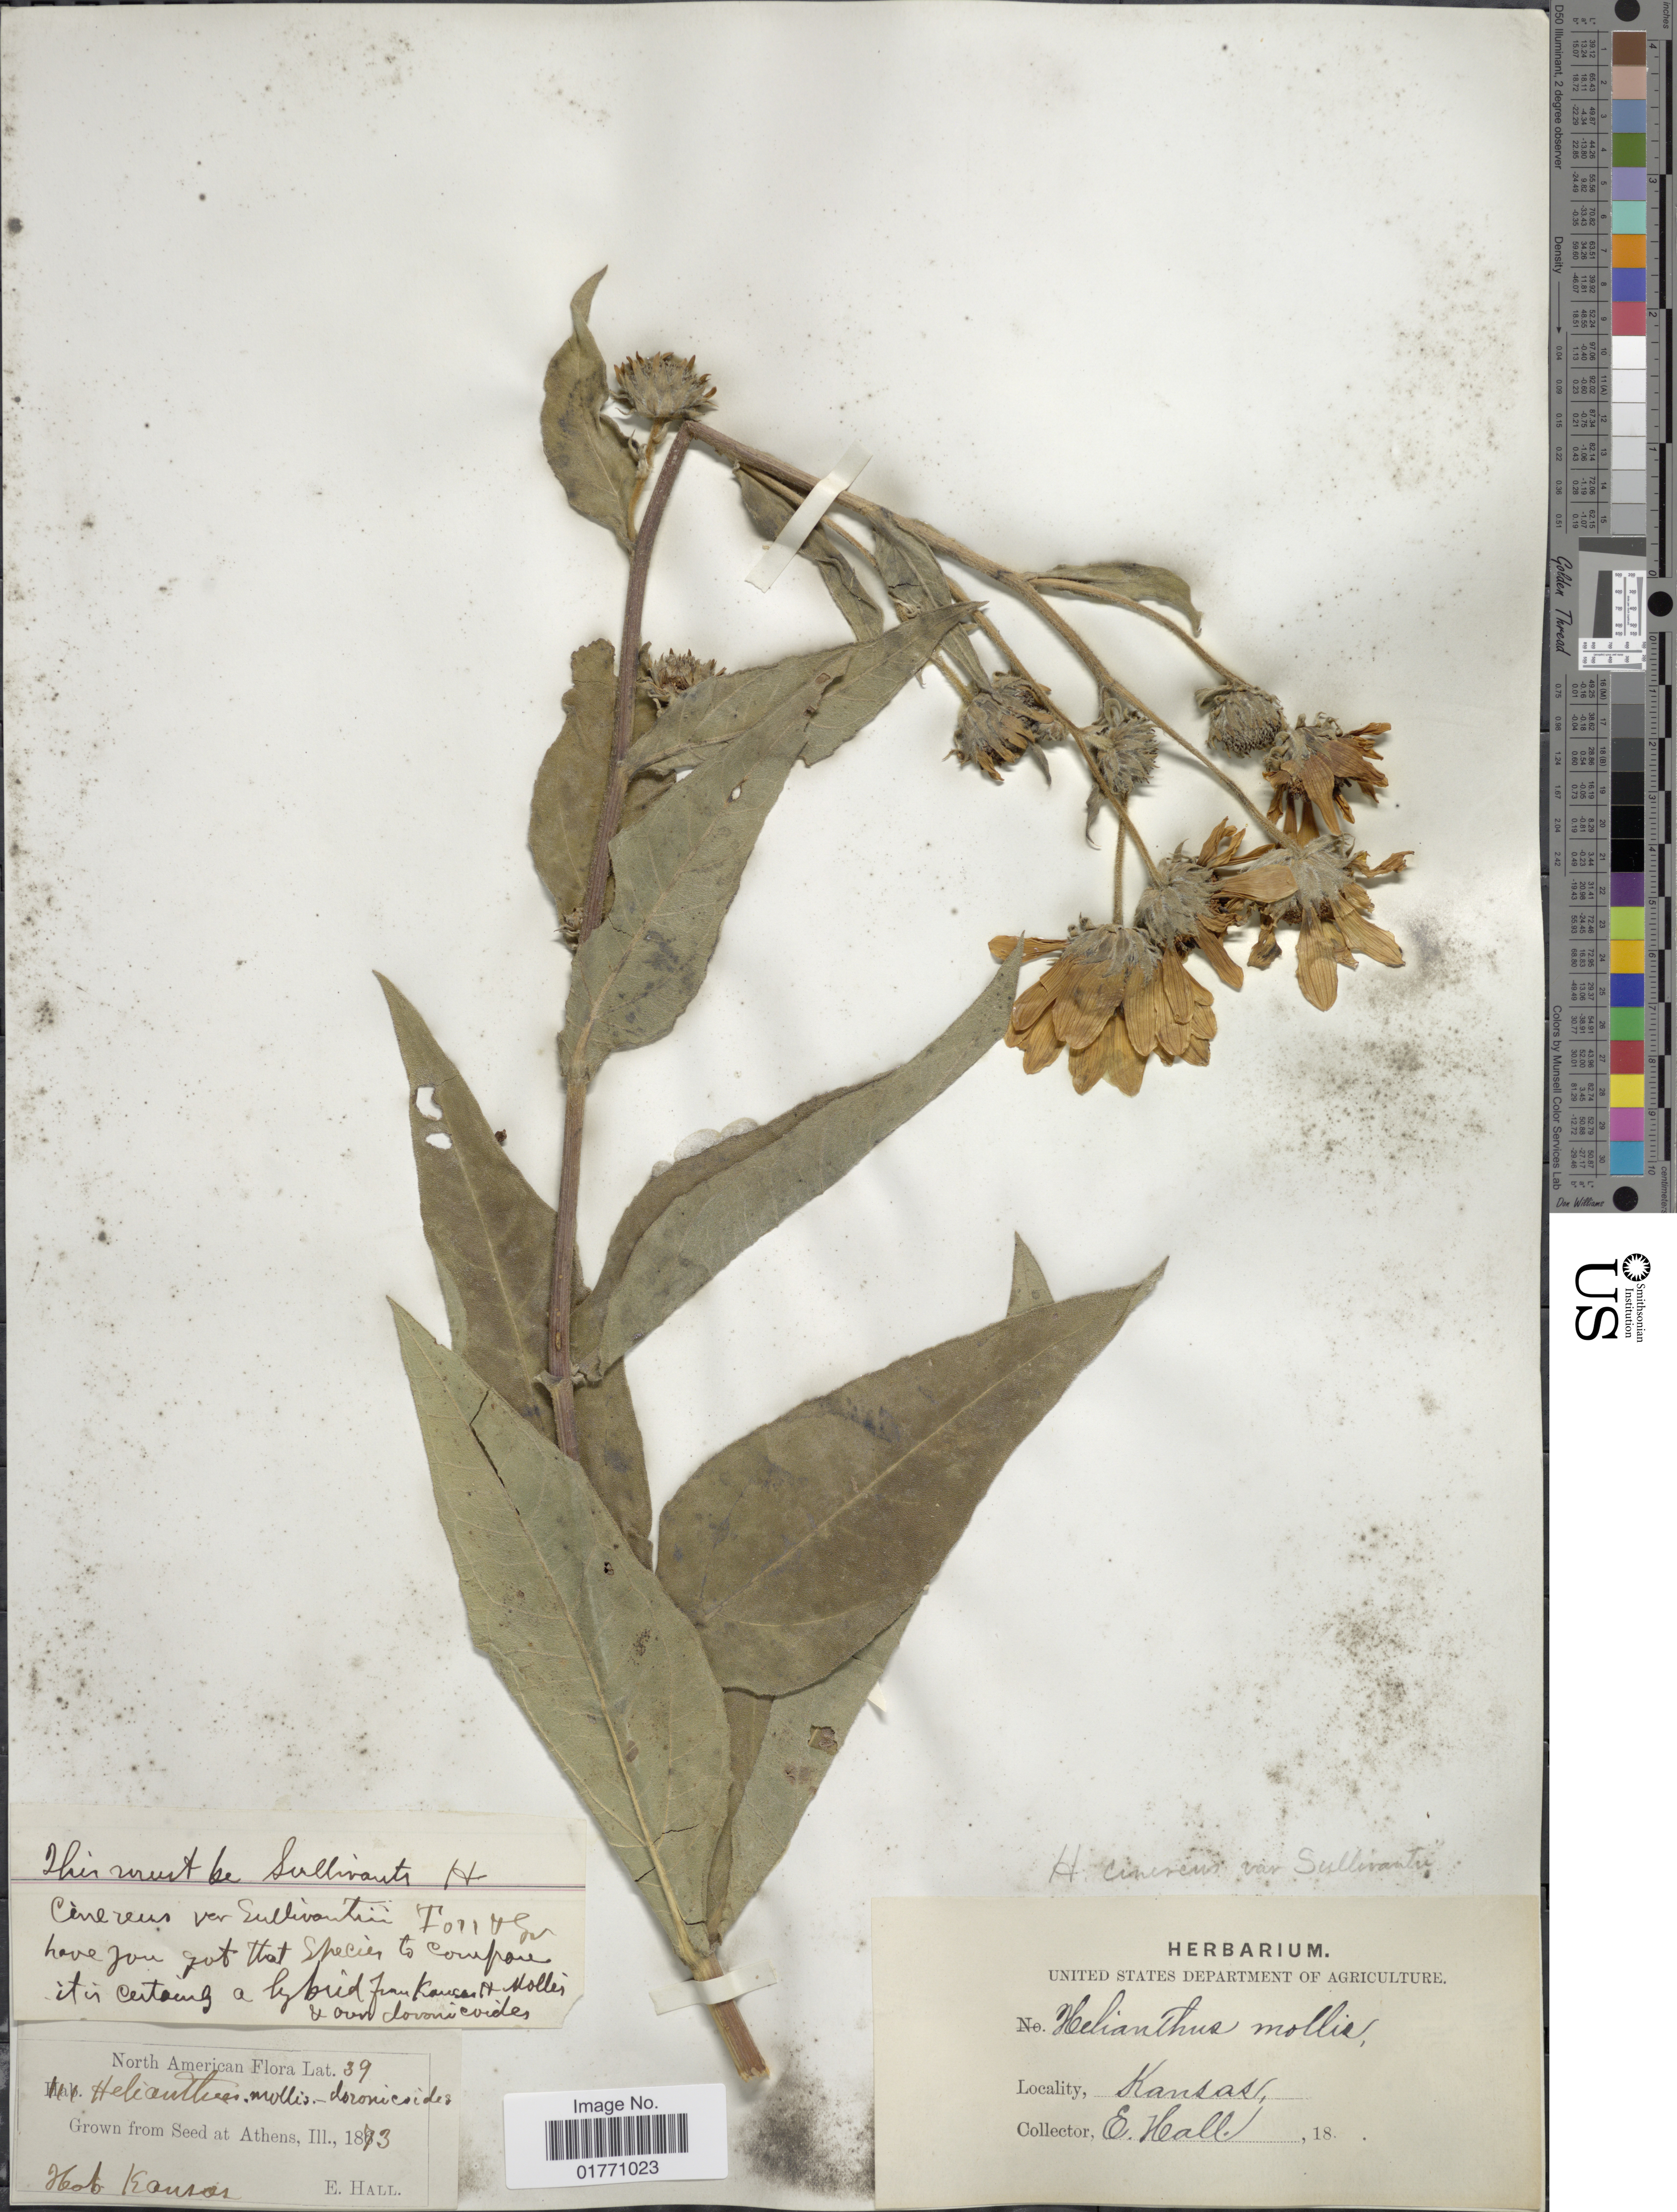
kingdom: Plantae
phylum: Tracheophyta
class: Magnoliopsida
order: Asterales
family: Asteraceae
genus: Helianthus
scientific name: Helianthus mollis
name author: Lam.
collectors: E. Hall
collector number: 39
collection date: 1893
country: United States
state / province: Kansas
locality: Grown from seeds at Athens III, Hot. Kansas.